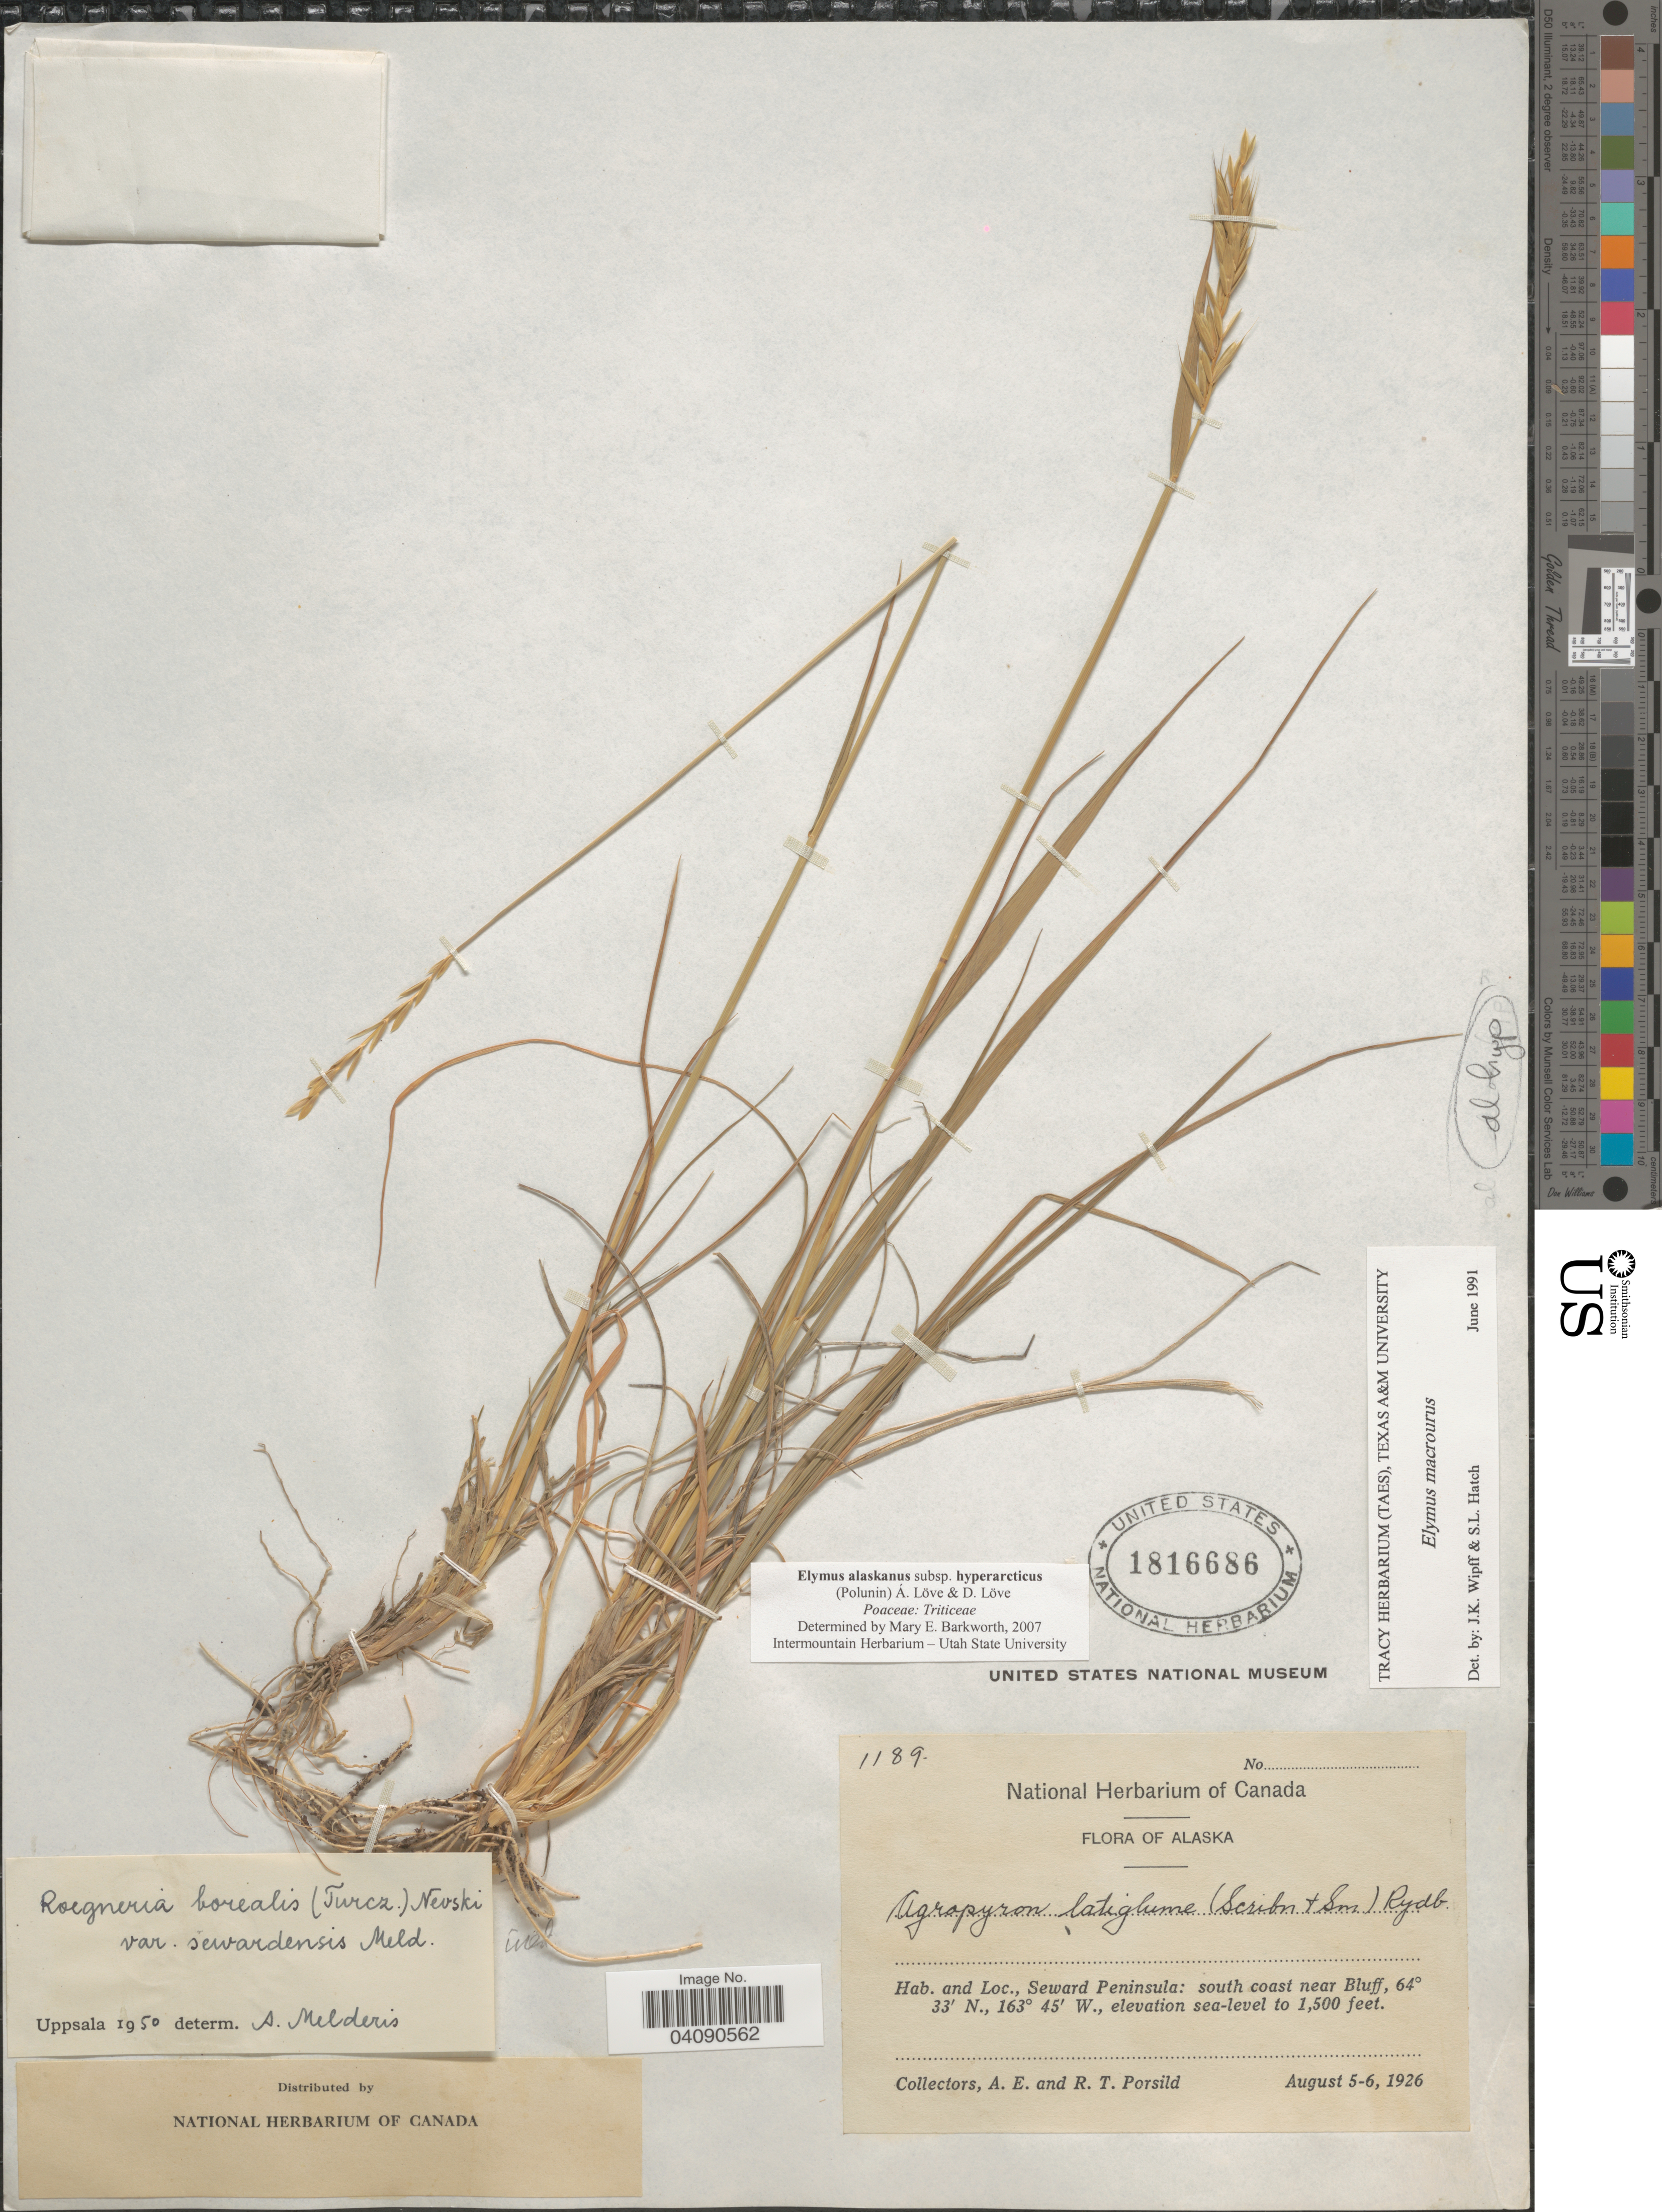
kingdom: Plantae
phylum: Tracheophyta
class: Liliopsida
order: Poales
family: Poaceae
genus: Elymus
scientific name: Elymus alaskanus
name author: (Scribn. & Merr.) Á. Löve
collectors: A. E. Porsild & R. T. Porsild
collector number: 1189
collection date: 1926-08-05/1926-08-06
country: United States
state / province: Alaska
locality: Seward Peninsula: south coast near Bluff.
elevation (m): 0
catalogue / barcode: US 1816686